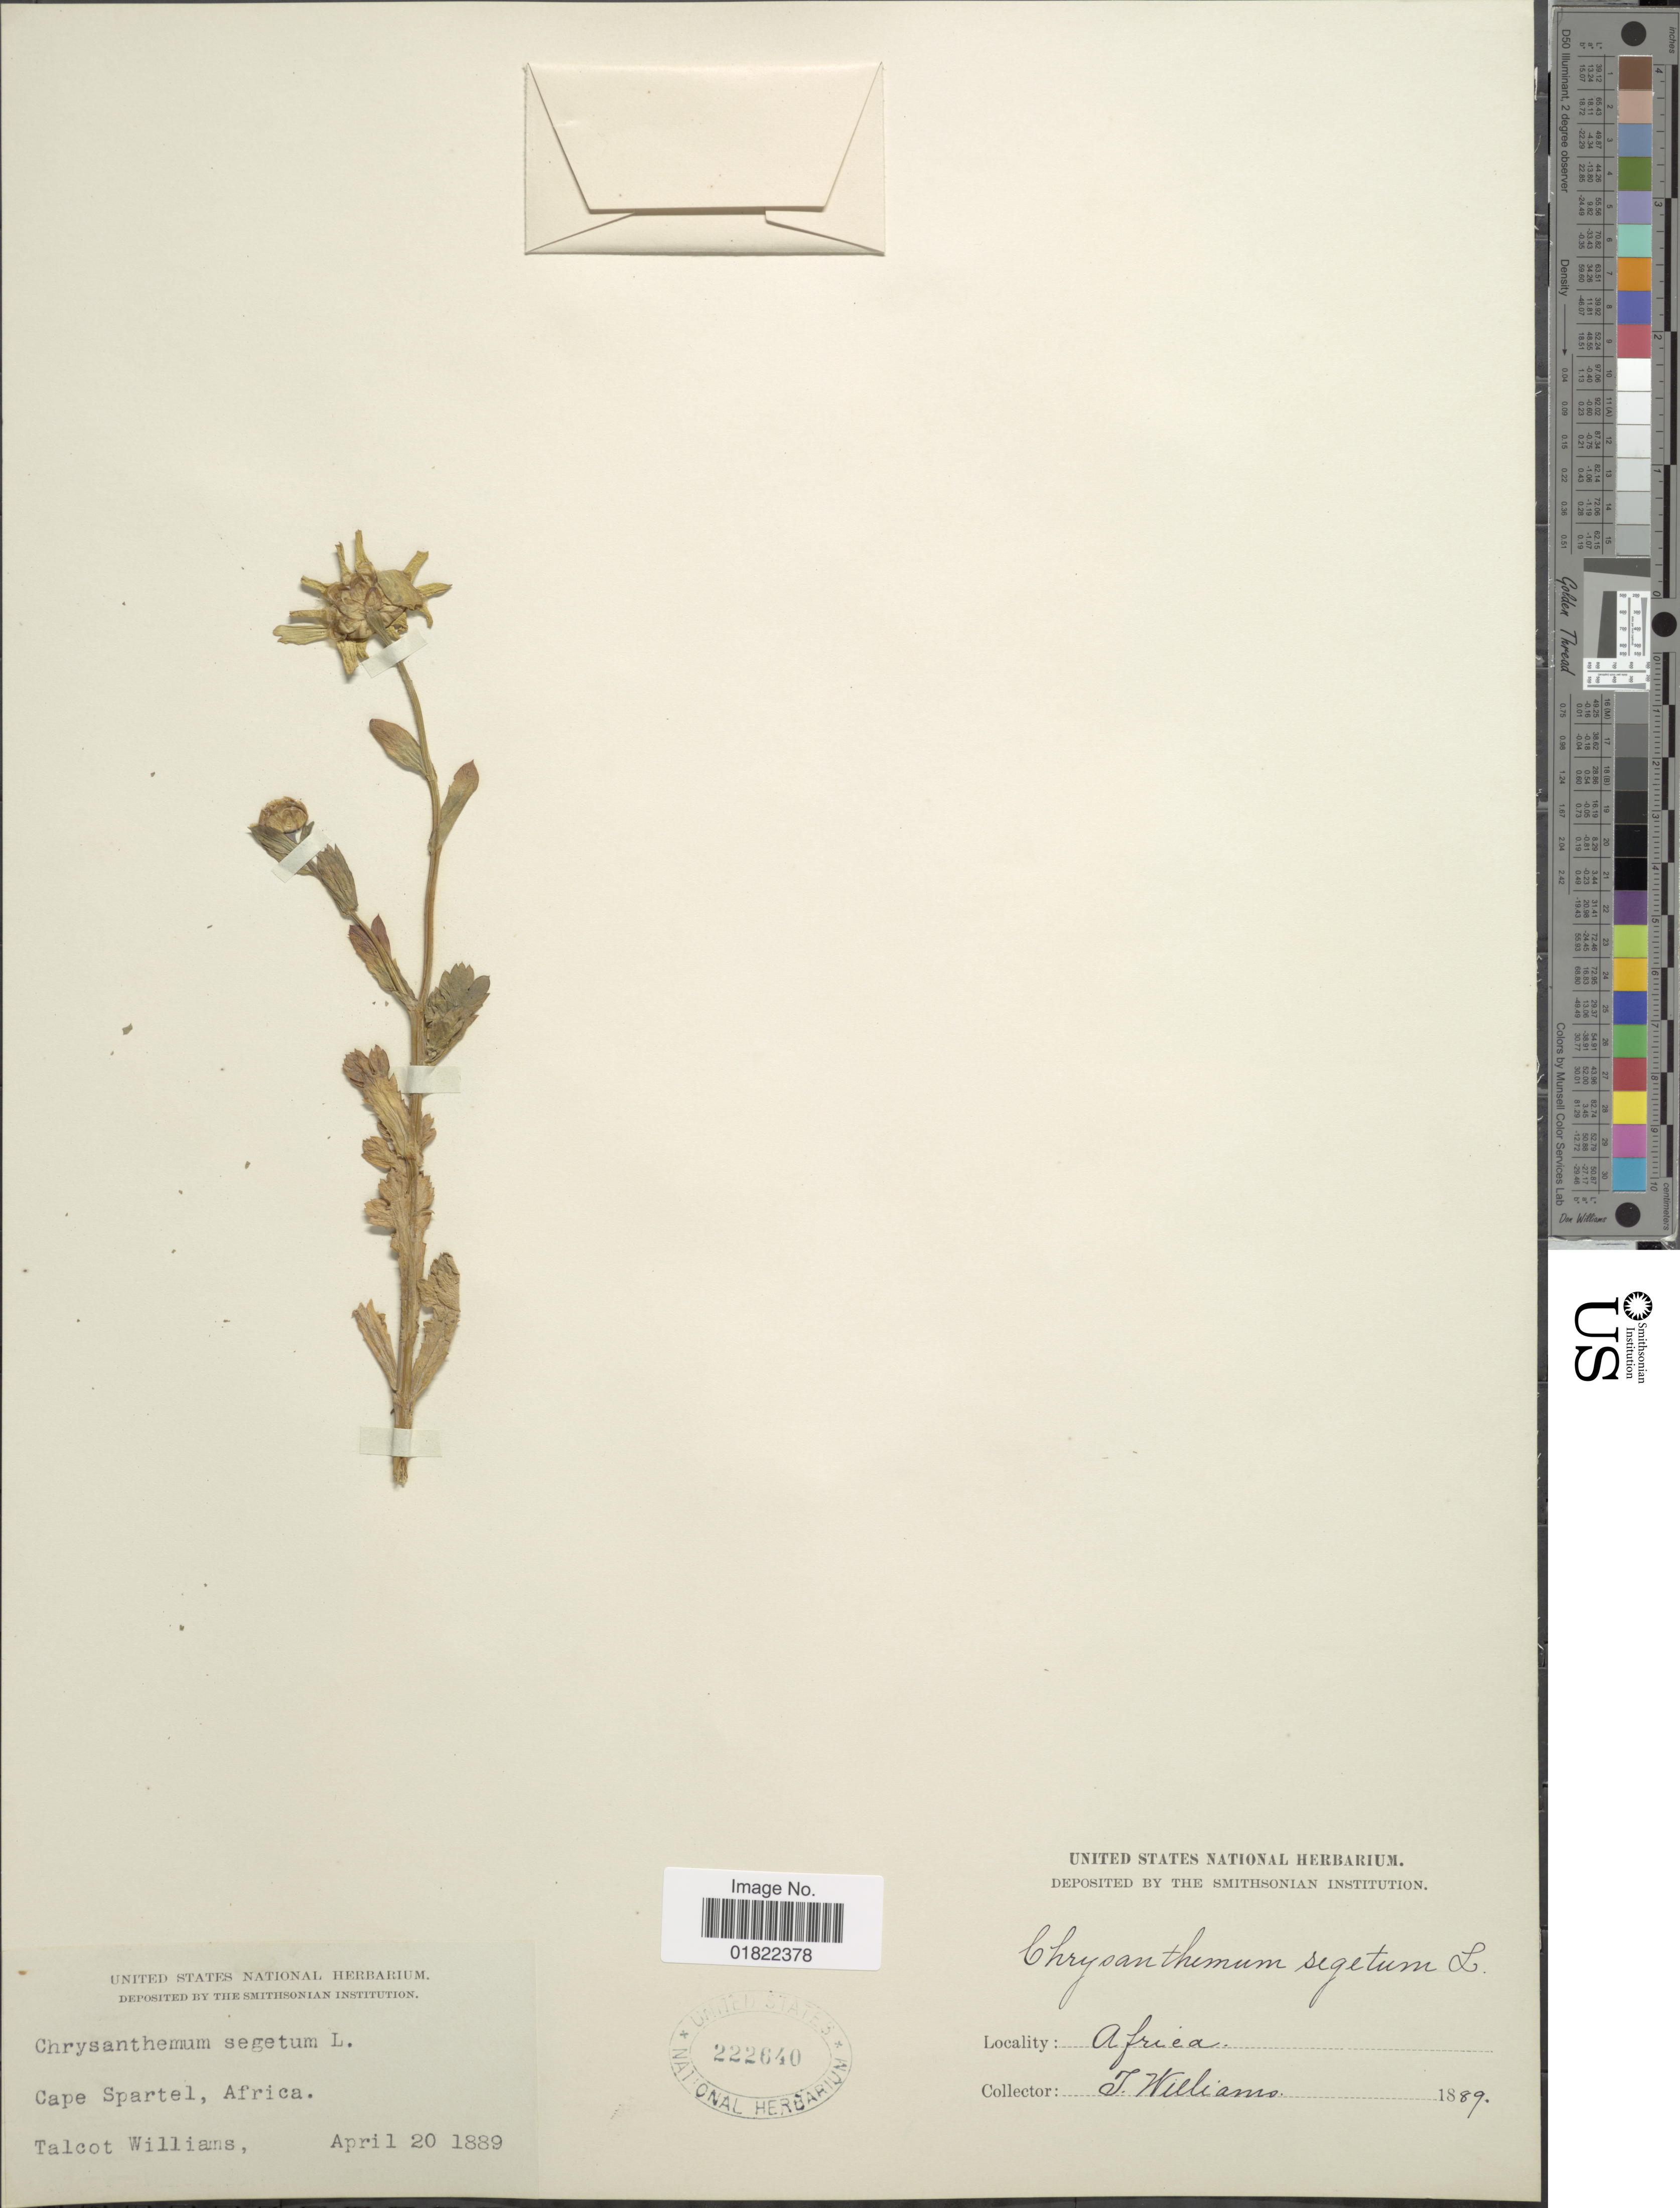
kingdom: Plantae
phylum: Tracheophyta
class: Magnoliopsida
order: Asterales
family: Asteraceae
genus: Chrysanthemum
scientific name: Chrysanthemum segetum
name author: L.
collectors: T. Williams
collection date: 1889-04-20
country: Morocco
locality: Cape Spartel, Africa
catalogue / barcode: US 222640